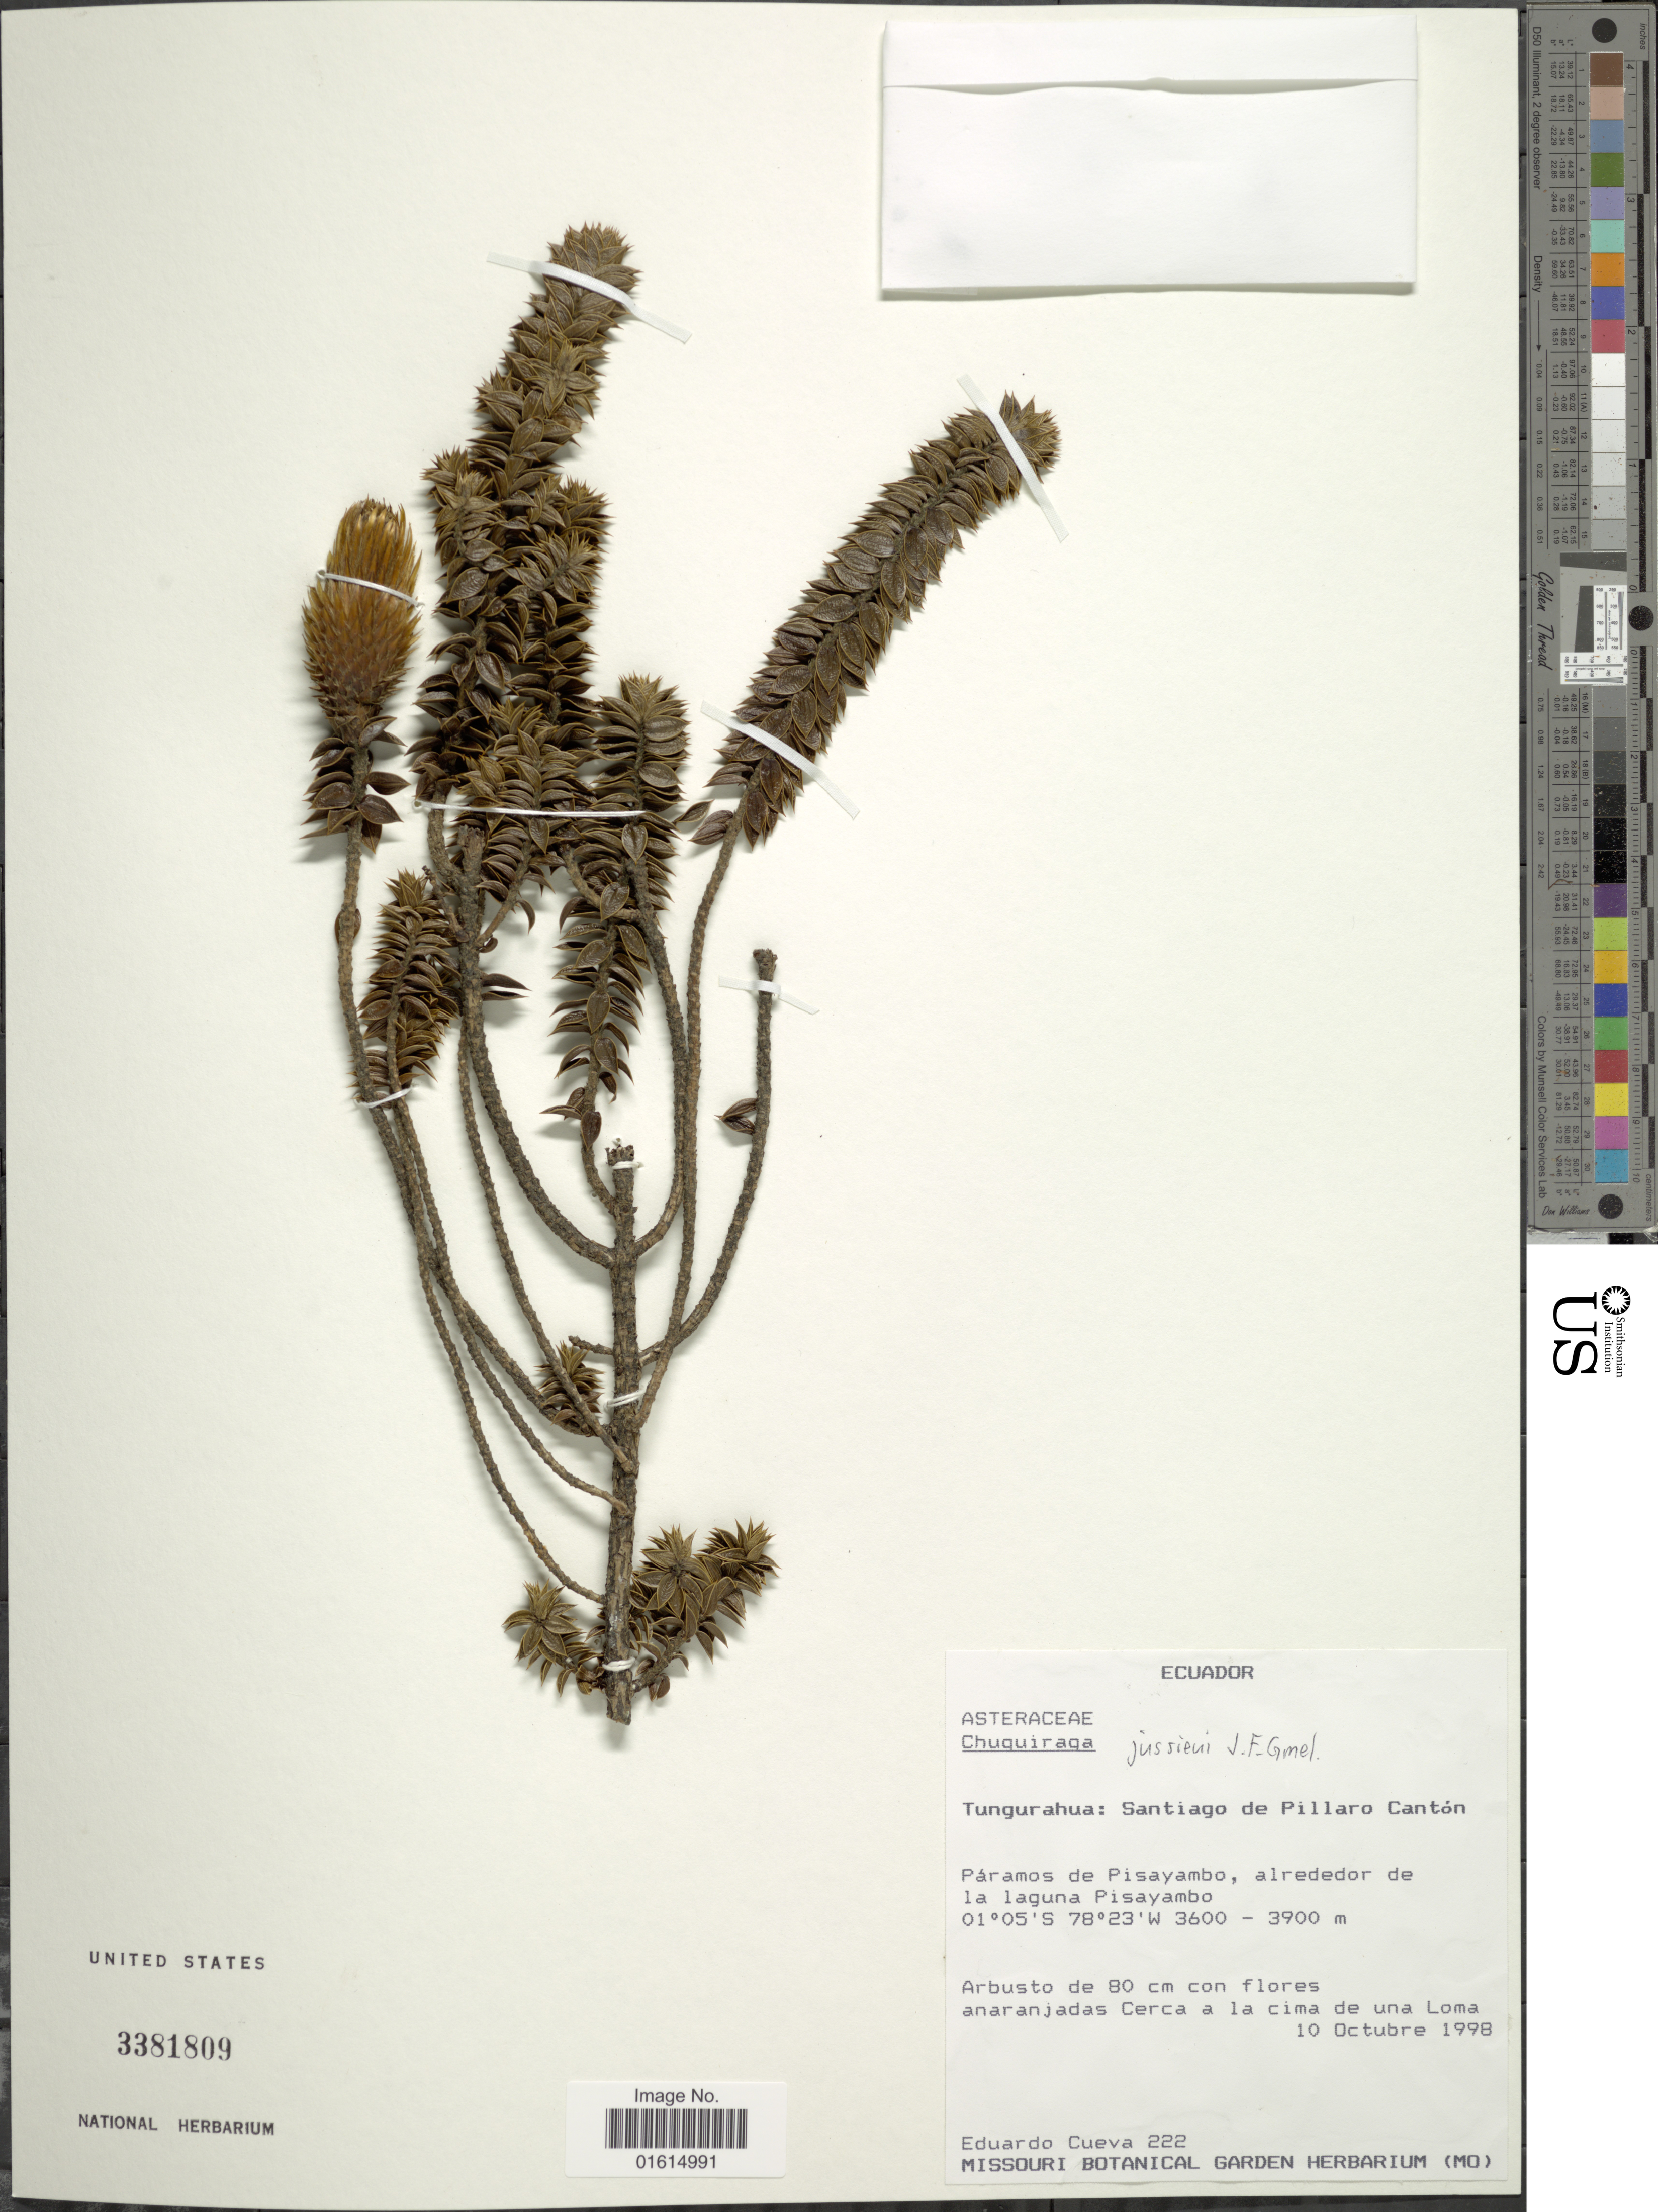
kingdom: Plantae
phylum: Tracheophyta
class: Magnoliopsida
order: Asterales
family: Asteraceae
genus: Chuquiraga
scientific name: Chuquiraga jussieui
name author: J.F. Gmel.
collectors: E. Cueva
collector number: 222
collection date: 1998-10-10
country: Ecuador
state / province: Tungurahua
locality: Tungurahua, Santiago de Pillaro Canton, Paramos de Pisayambo, alrededor de la laguna Pisayambo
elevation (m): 3600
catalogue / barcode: US 3381809